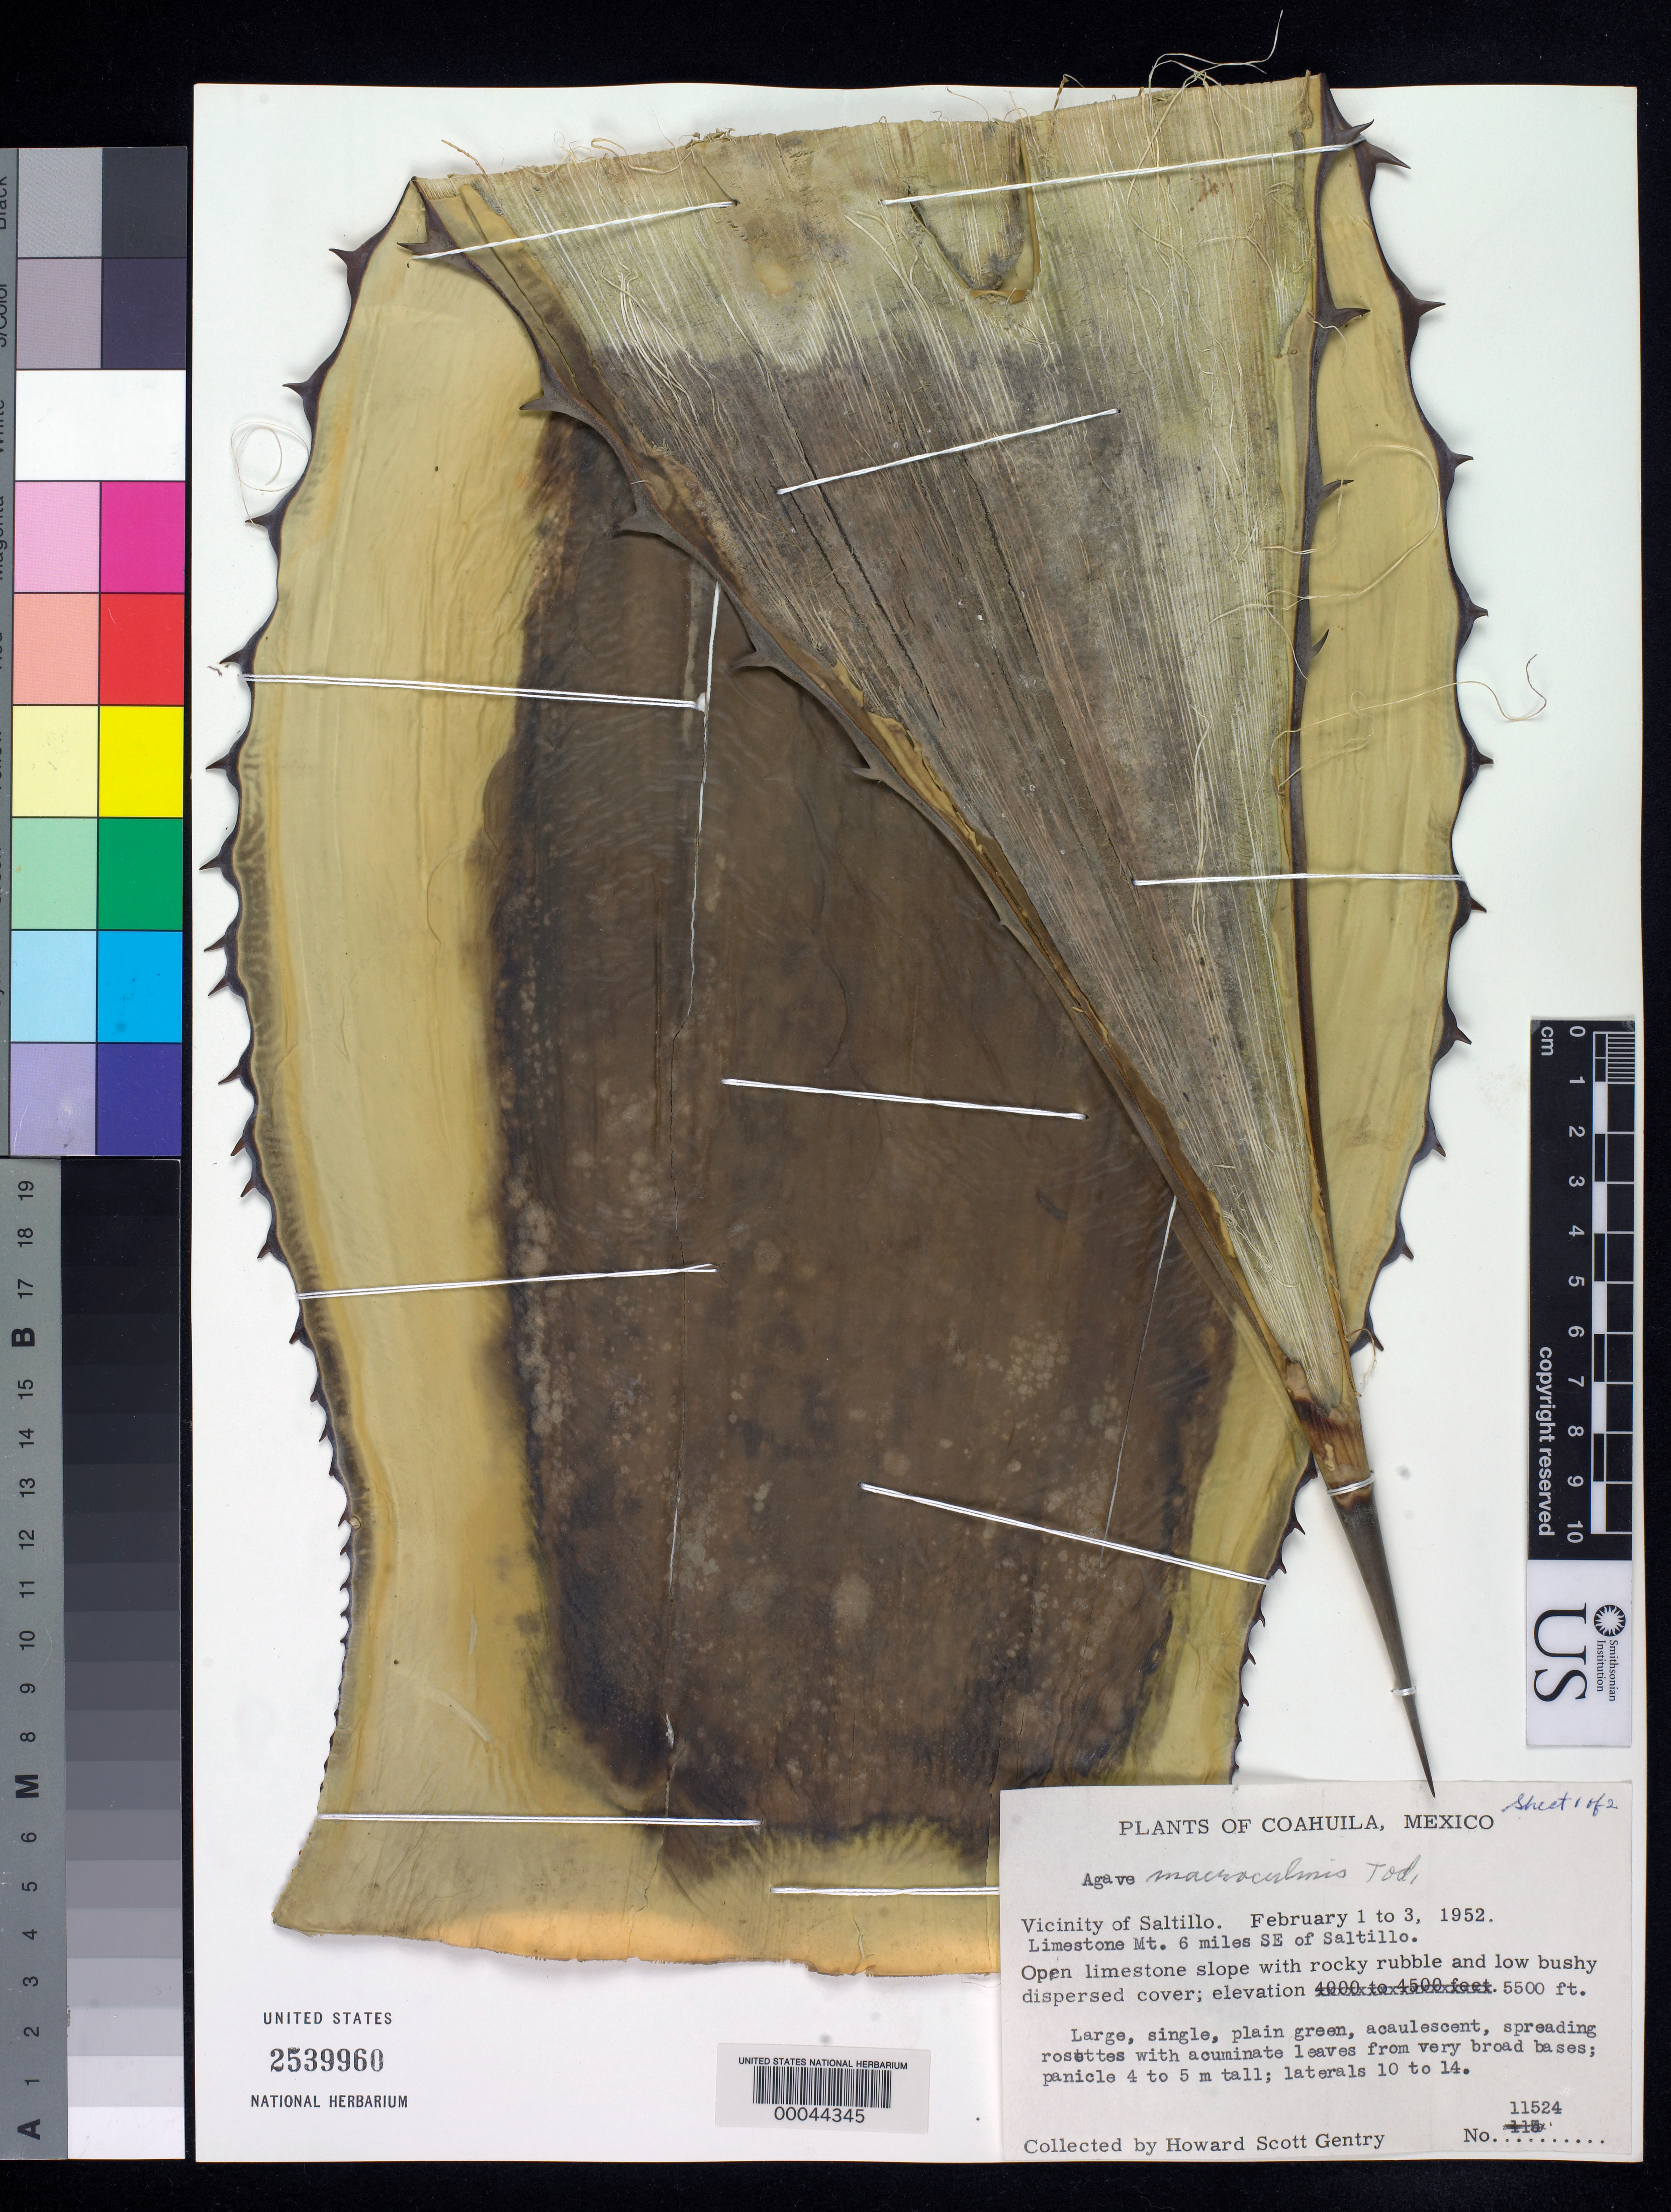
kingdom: Plantae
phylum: Tracheophyta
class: Liliopsida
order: Asparagales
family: Asparagaceae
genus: Agave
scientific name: Agave macroculmis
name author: Tod.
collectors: H. S. Gentry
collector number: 11524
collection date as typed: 01 Feb 1952 to 03 Feb 1952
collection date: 1952-02-01/1952-02-03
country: Mexico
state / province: Coahuila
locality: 6 mi SE of Saltillo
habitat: Open limestone slope w/rocky rubble & low bushy dispersed cover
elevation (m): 1676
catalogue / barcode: US 2539960